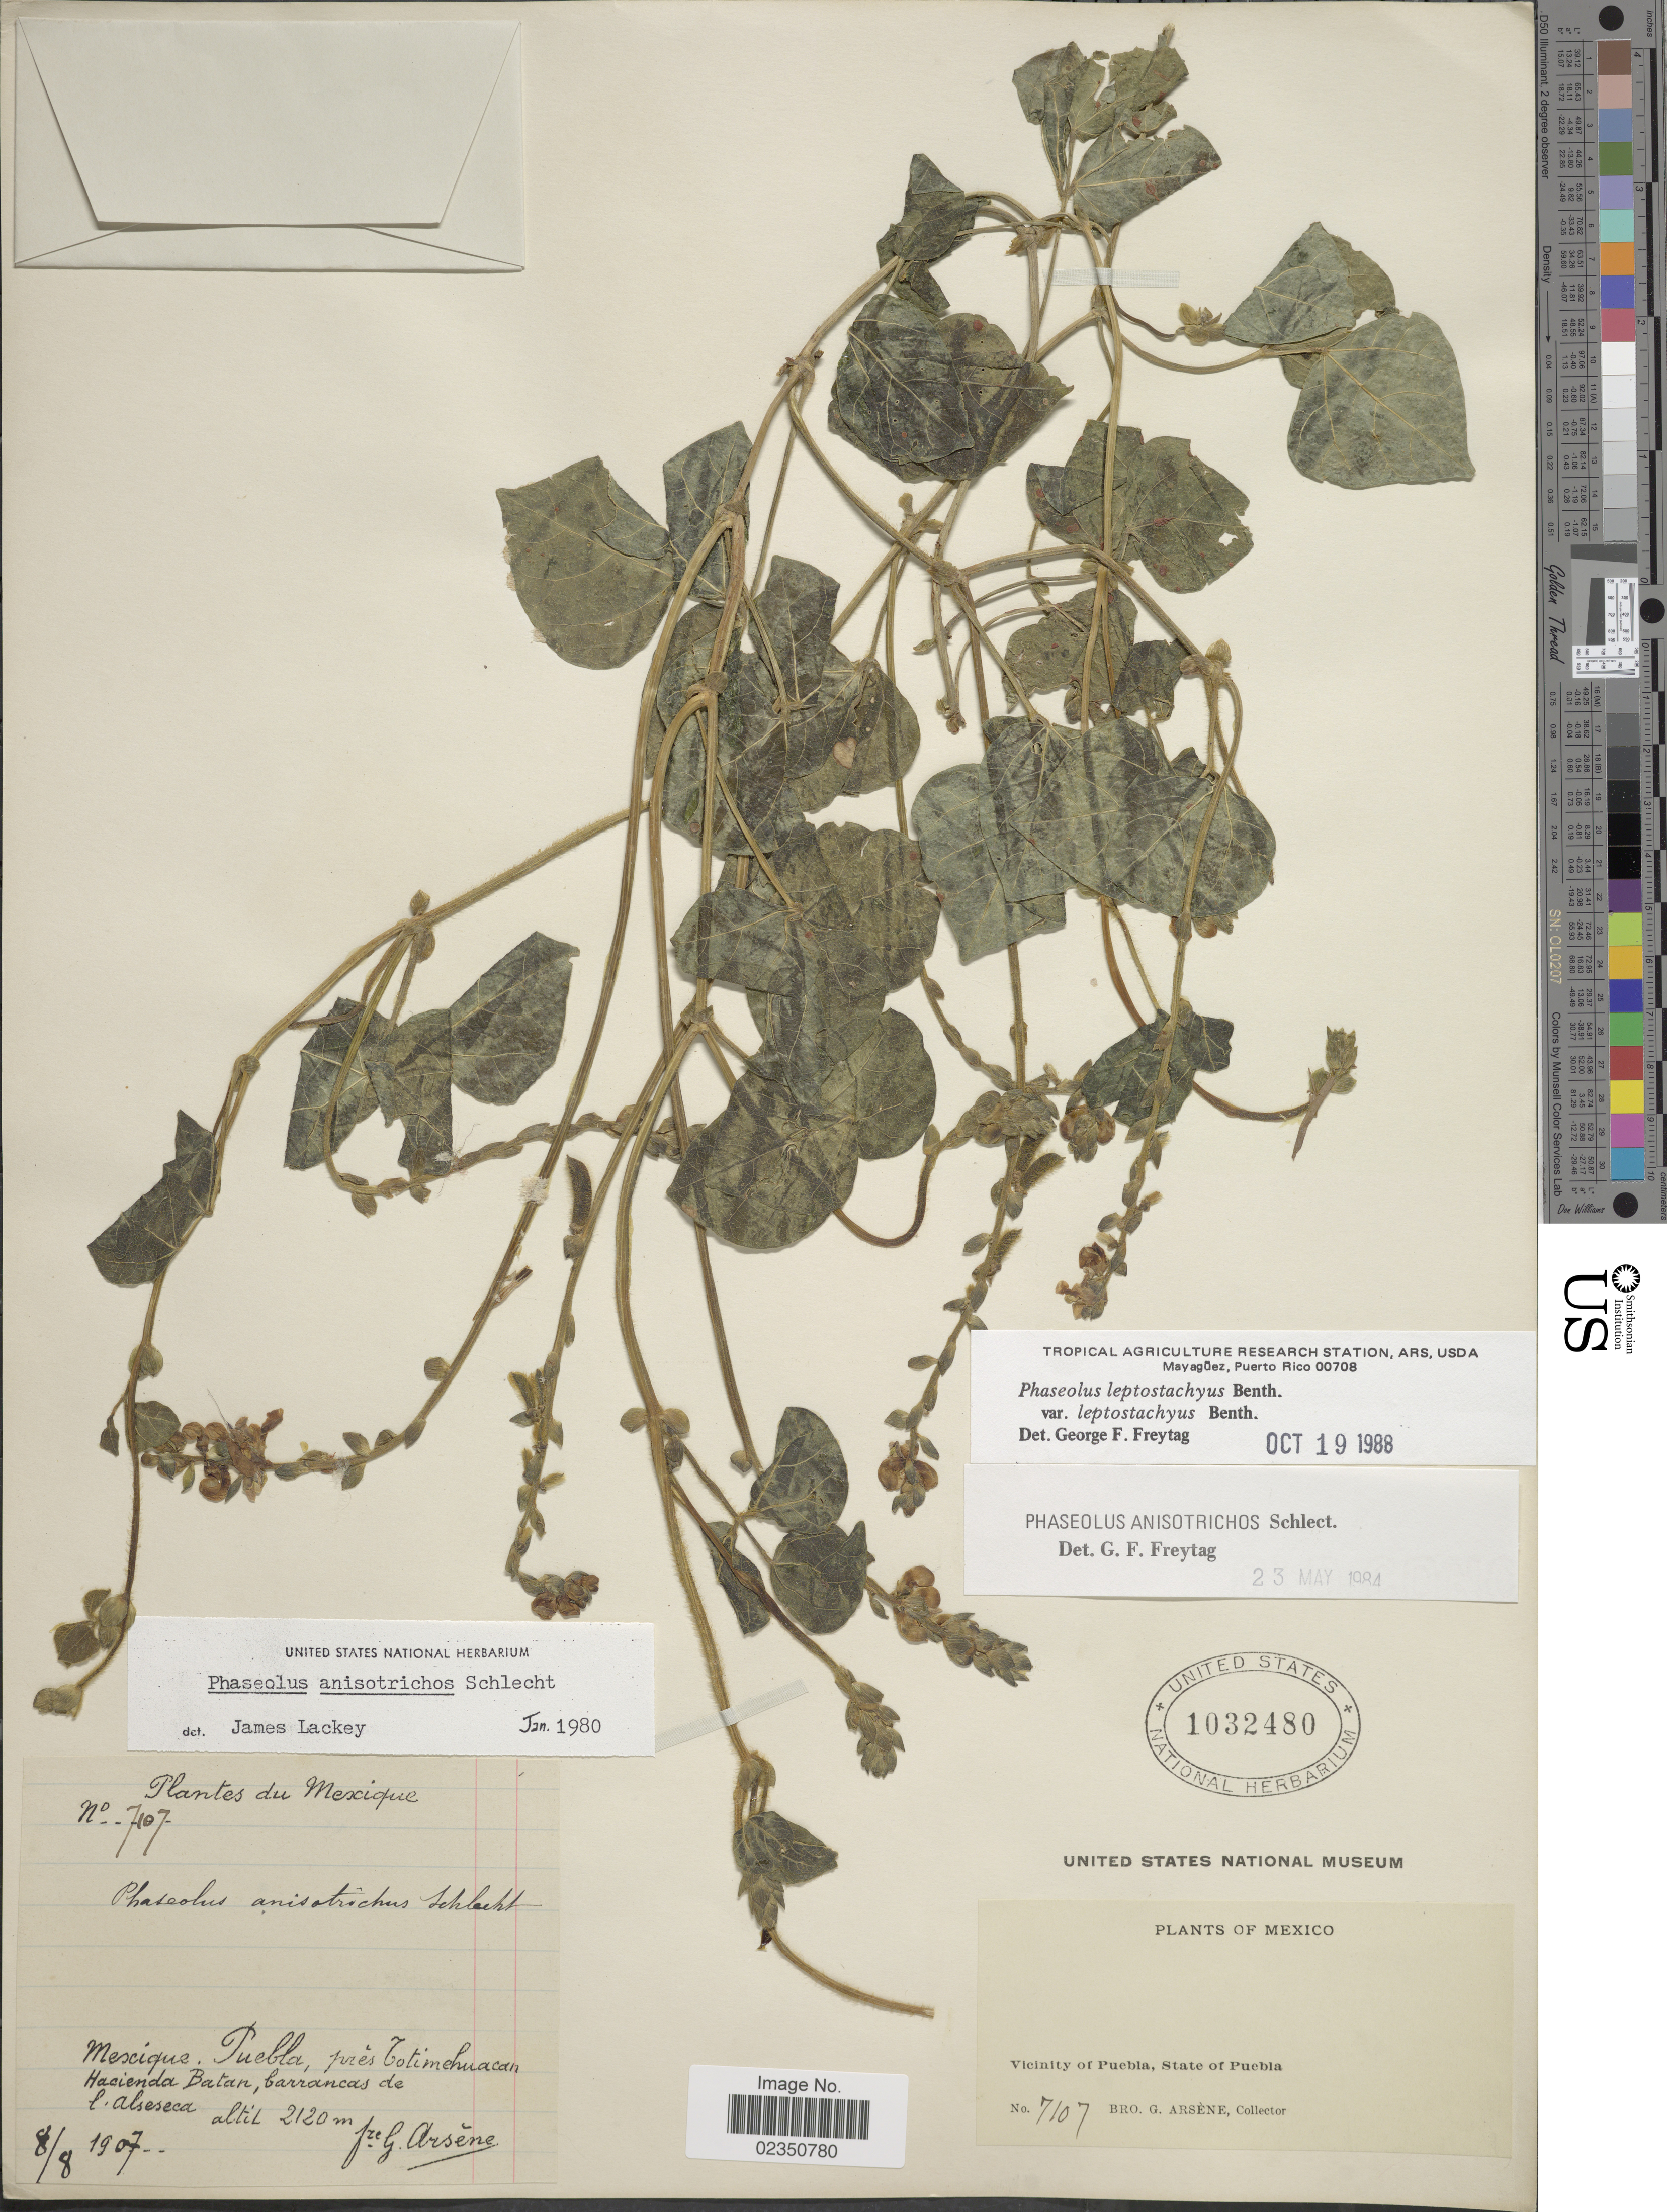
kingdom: Plantae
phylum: Tracheophyta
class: Magnoliopsida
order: Fabales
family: Fabaceae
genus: Phaseolus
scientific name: Phaseolus leptostachyus var. leptostachyus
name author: Benth.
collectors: Bro. G. Arsène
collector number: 7107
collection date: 1907-08-08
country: Mexico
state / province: Puebla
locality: Vicinity of Puebla, pres Cotimehuacan, hacienda Batan, barrancas de l'Alseseca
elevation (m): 2120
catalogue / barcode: US 1032480